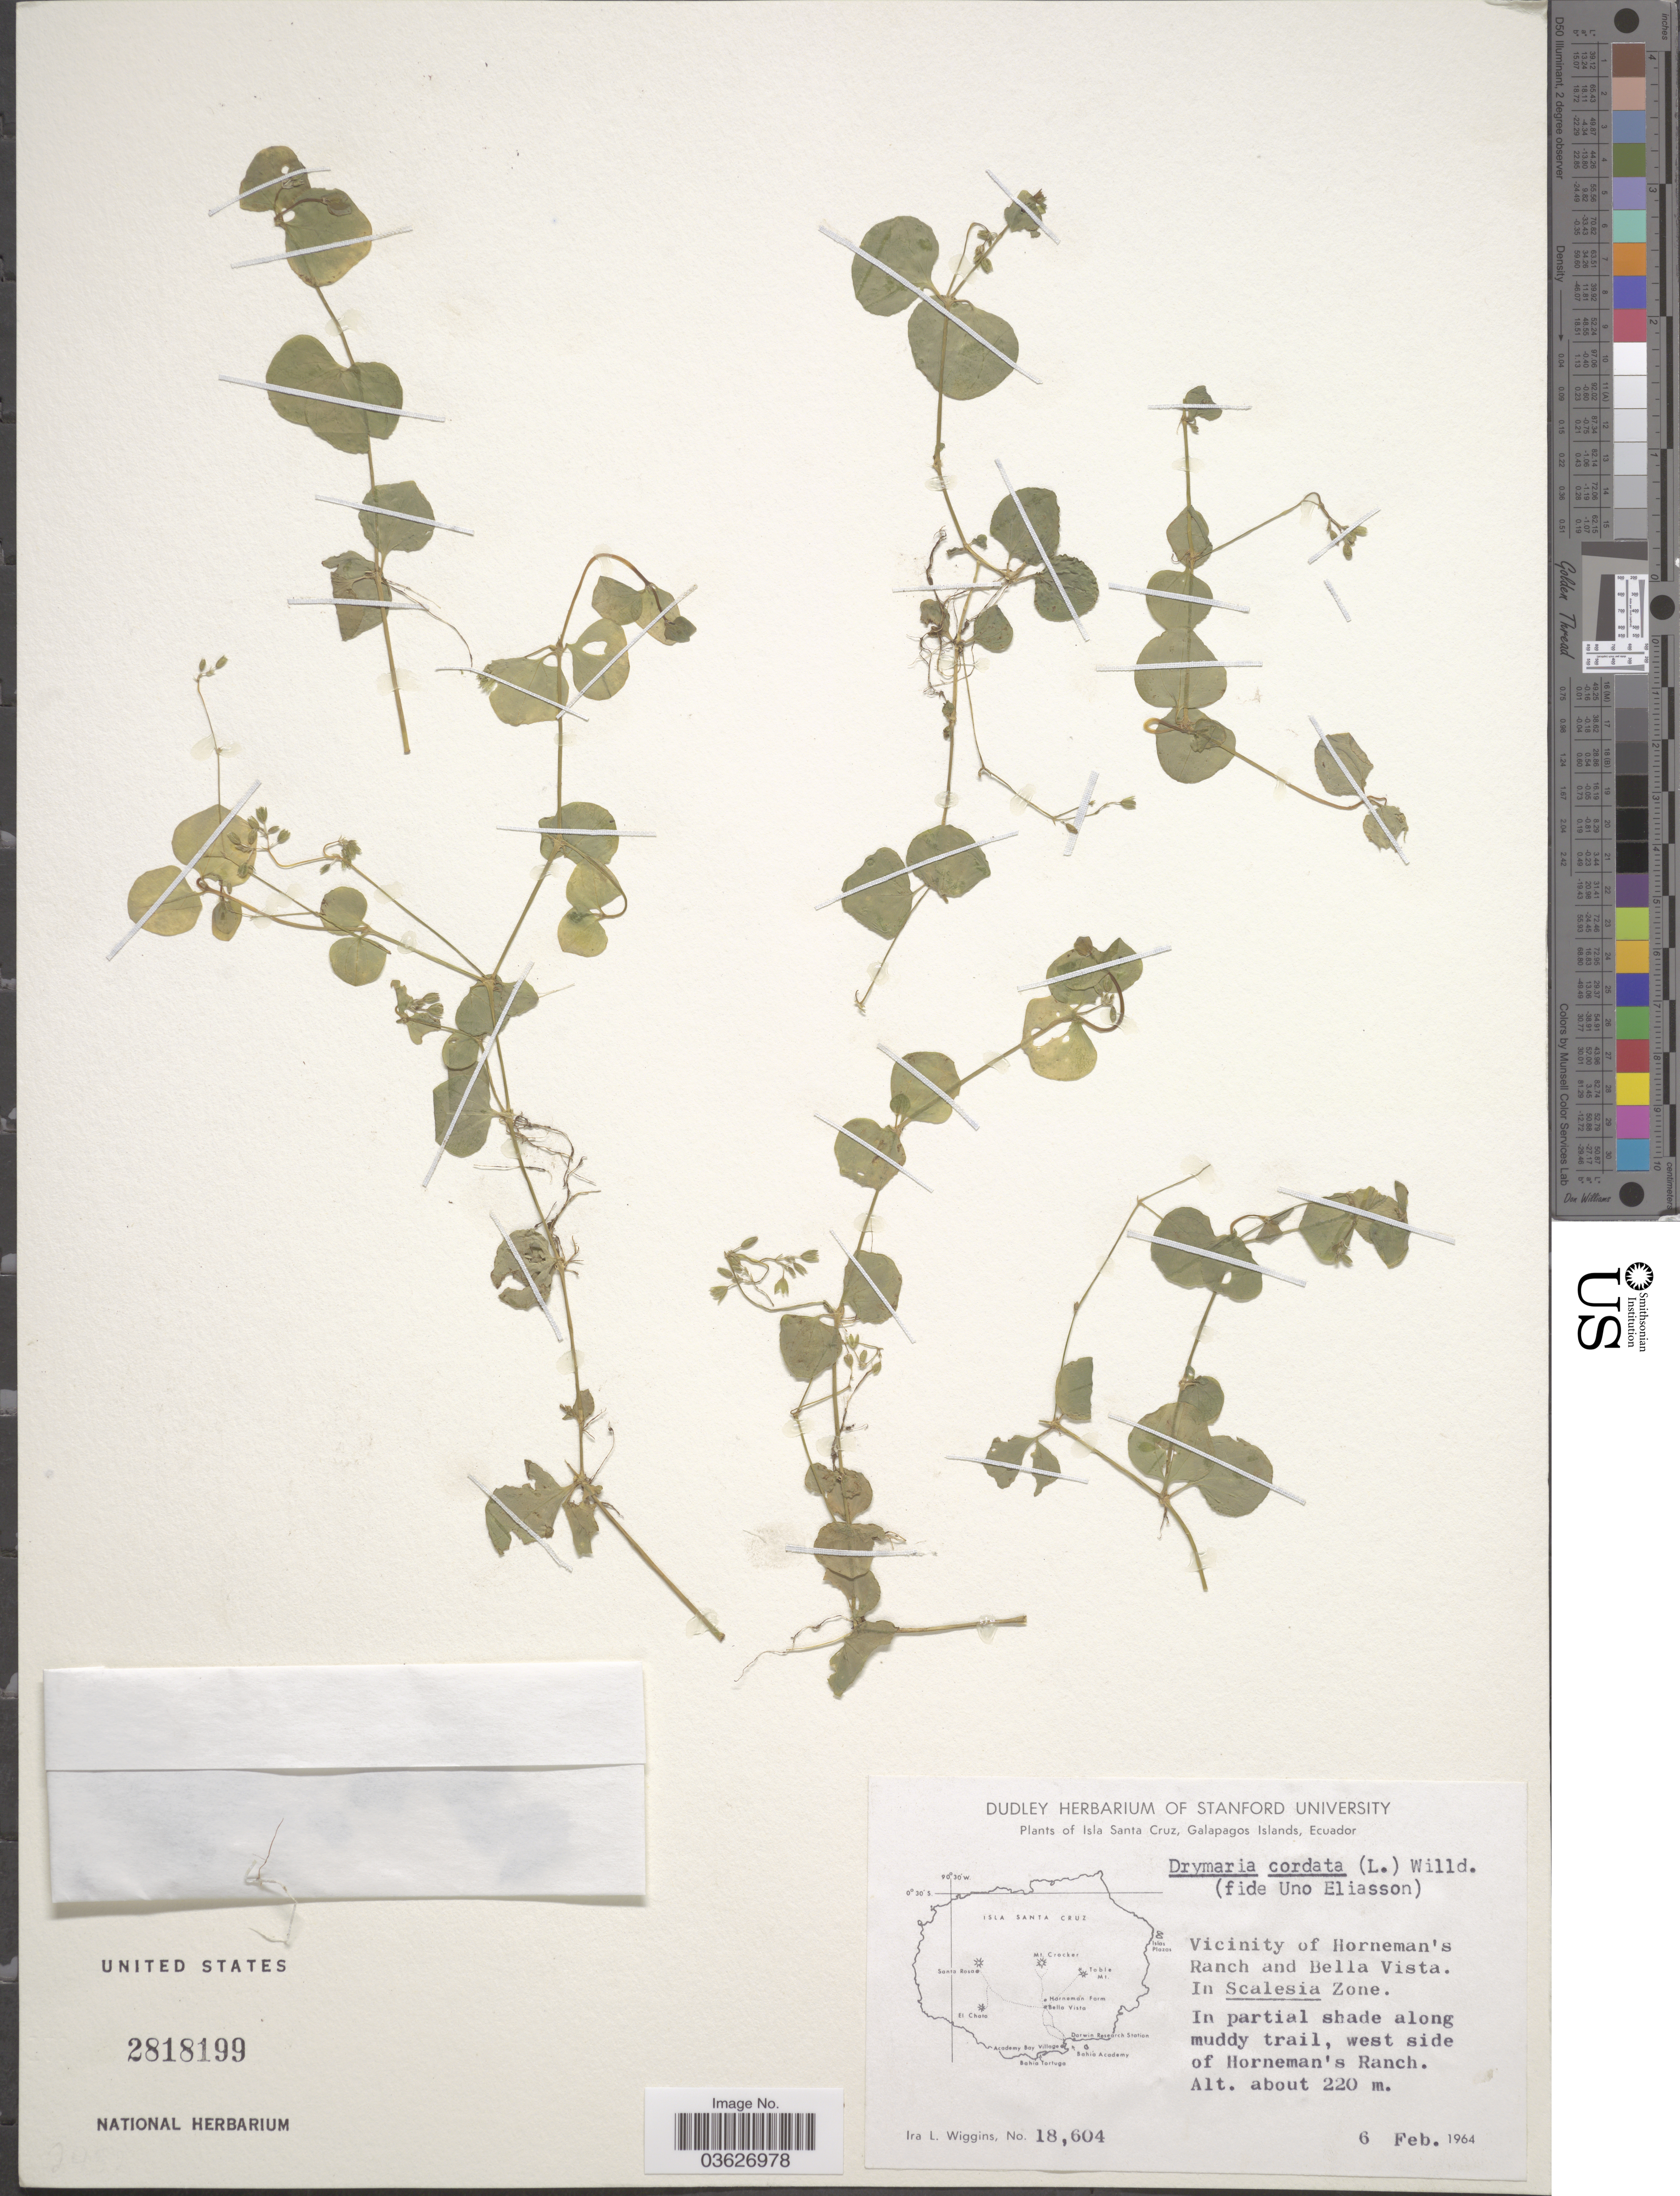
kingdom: Plantae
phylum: Tracheophyta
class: Magnoliopsida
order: Caryophyllales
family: Caryophyllaceae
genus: Drymaria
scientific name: Drymaria cordata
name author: (L.) Willd. ex Schult.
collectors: I. L. Wiggins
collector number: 18604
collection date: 1964-02-06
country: Ecuador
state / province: Colón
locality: Santa Cruz, Galapagos Islands. Vicinity of Horneman's Ranch and Bella Vista. In Scalesia Zone. In partial shade along muddy trail, west side of Horneman's Ranch.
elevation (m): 220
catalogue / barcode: US 2818199